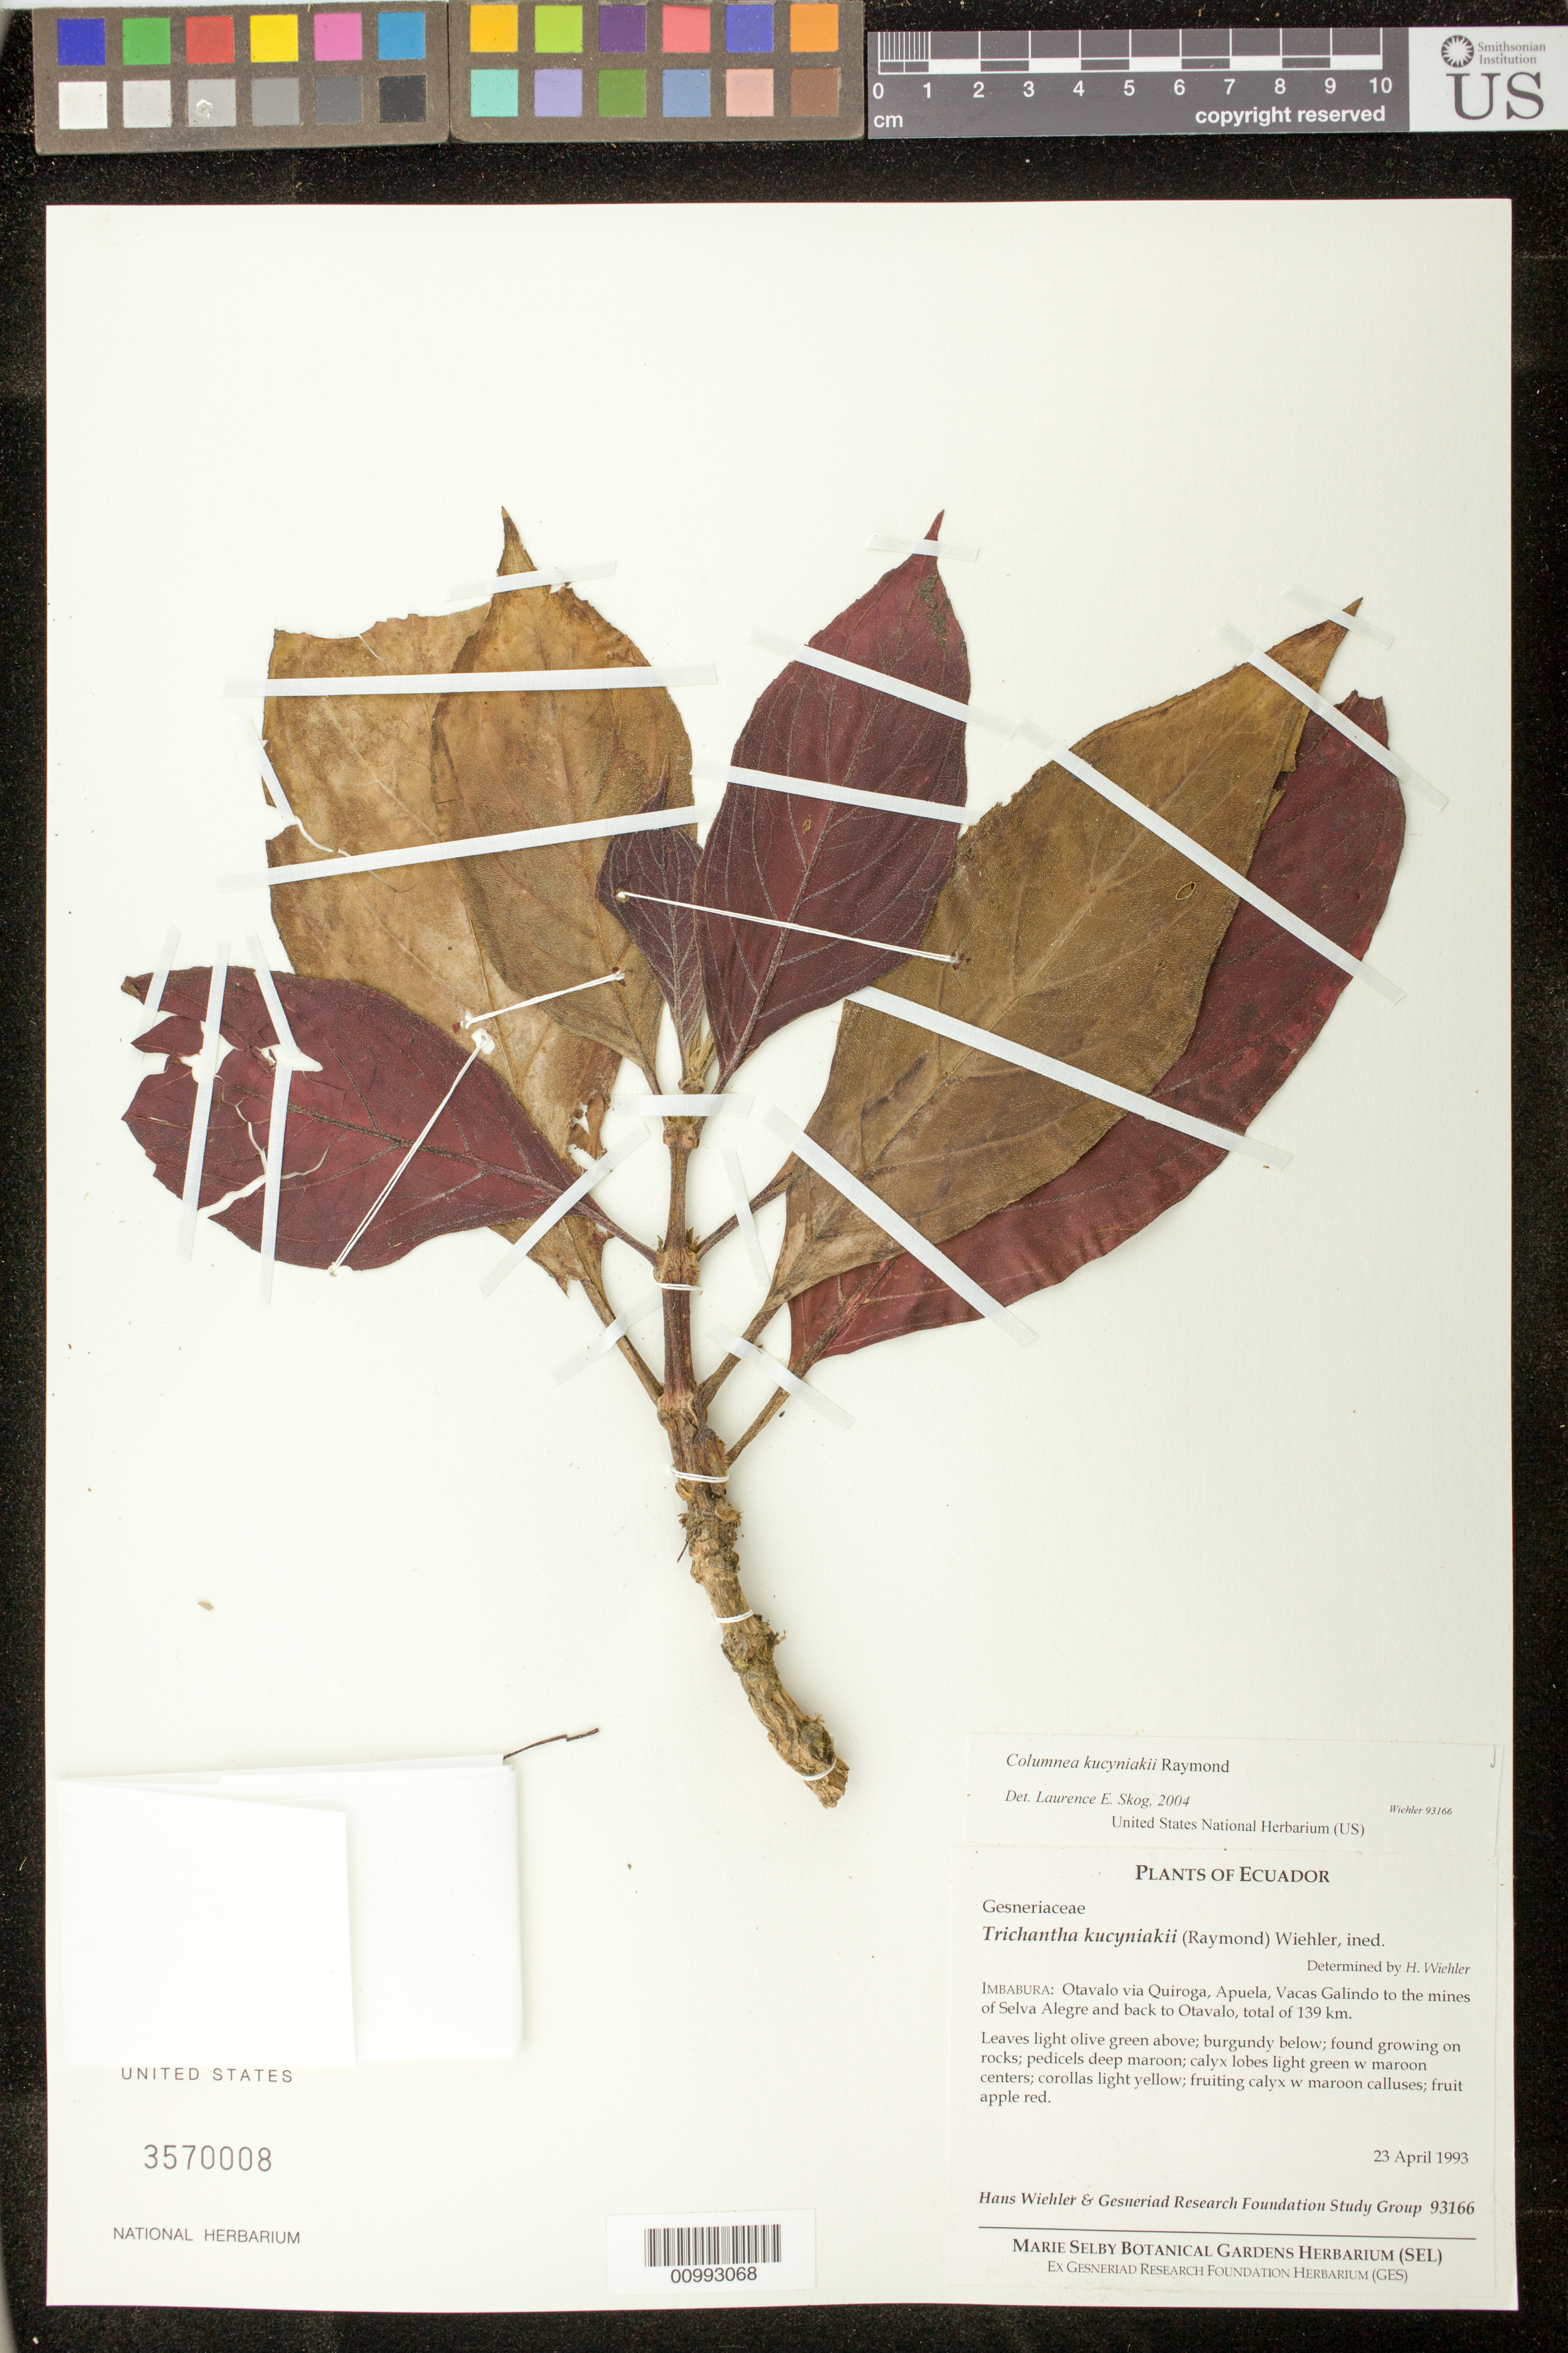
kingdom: Plantae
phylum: Tracheophyta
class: Magnoliopsida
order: Lamiales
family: Gesneriaceae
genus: Columnea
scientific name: Columnea kucyniakii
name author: Raymond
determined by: Skog, Laurence E.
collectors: H. J. Wiehler & Gesneriad Research Foundation Study Group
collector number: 93166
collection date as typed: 23 Apr 1993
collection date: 1993-04-23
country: Ecuador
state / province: Imbabura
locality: Imbabura: Otavalo via Quiroga, Apuela, Vacas Galindo to the mines of Selva Alegre and back to Otavalo, total of 139 km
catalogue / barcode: US 3570008